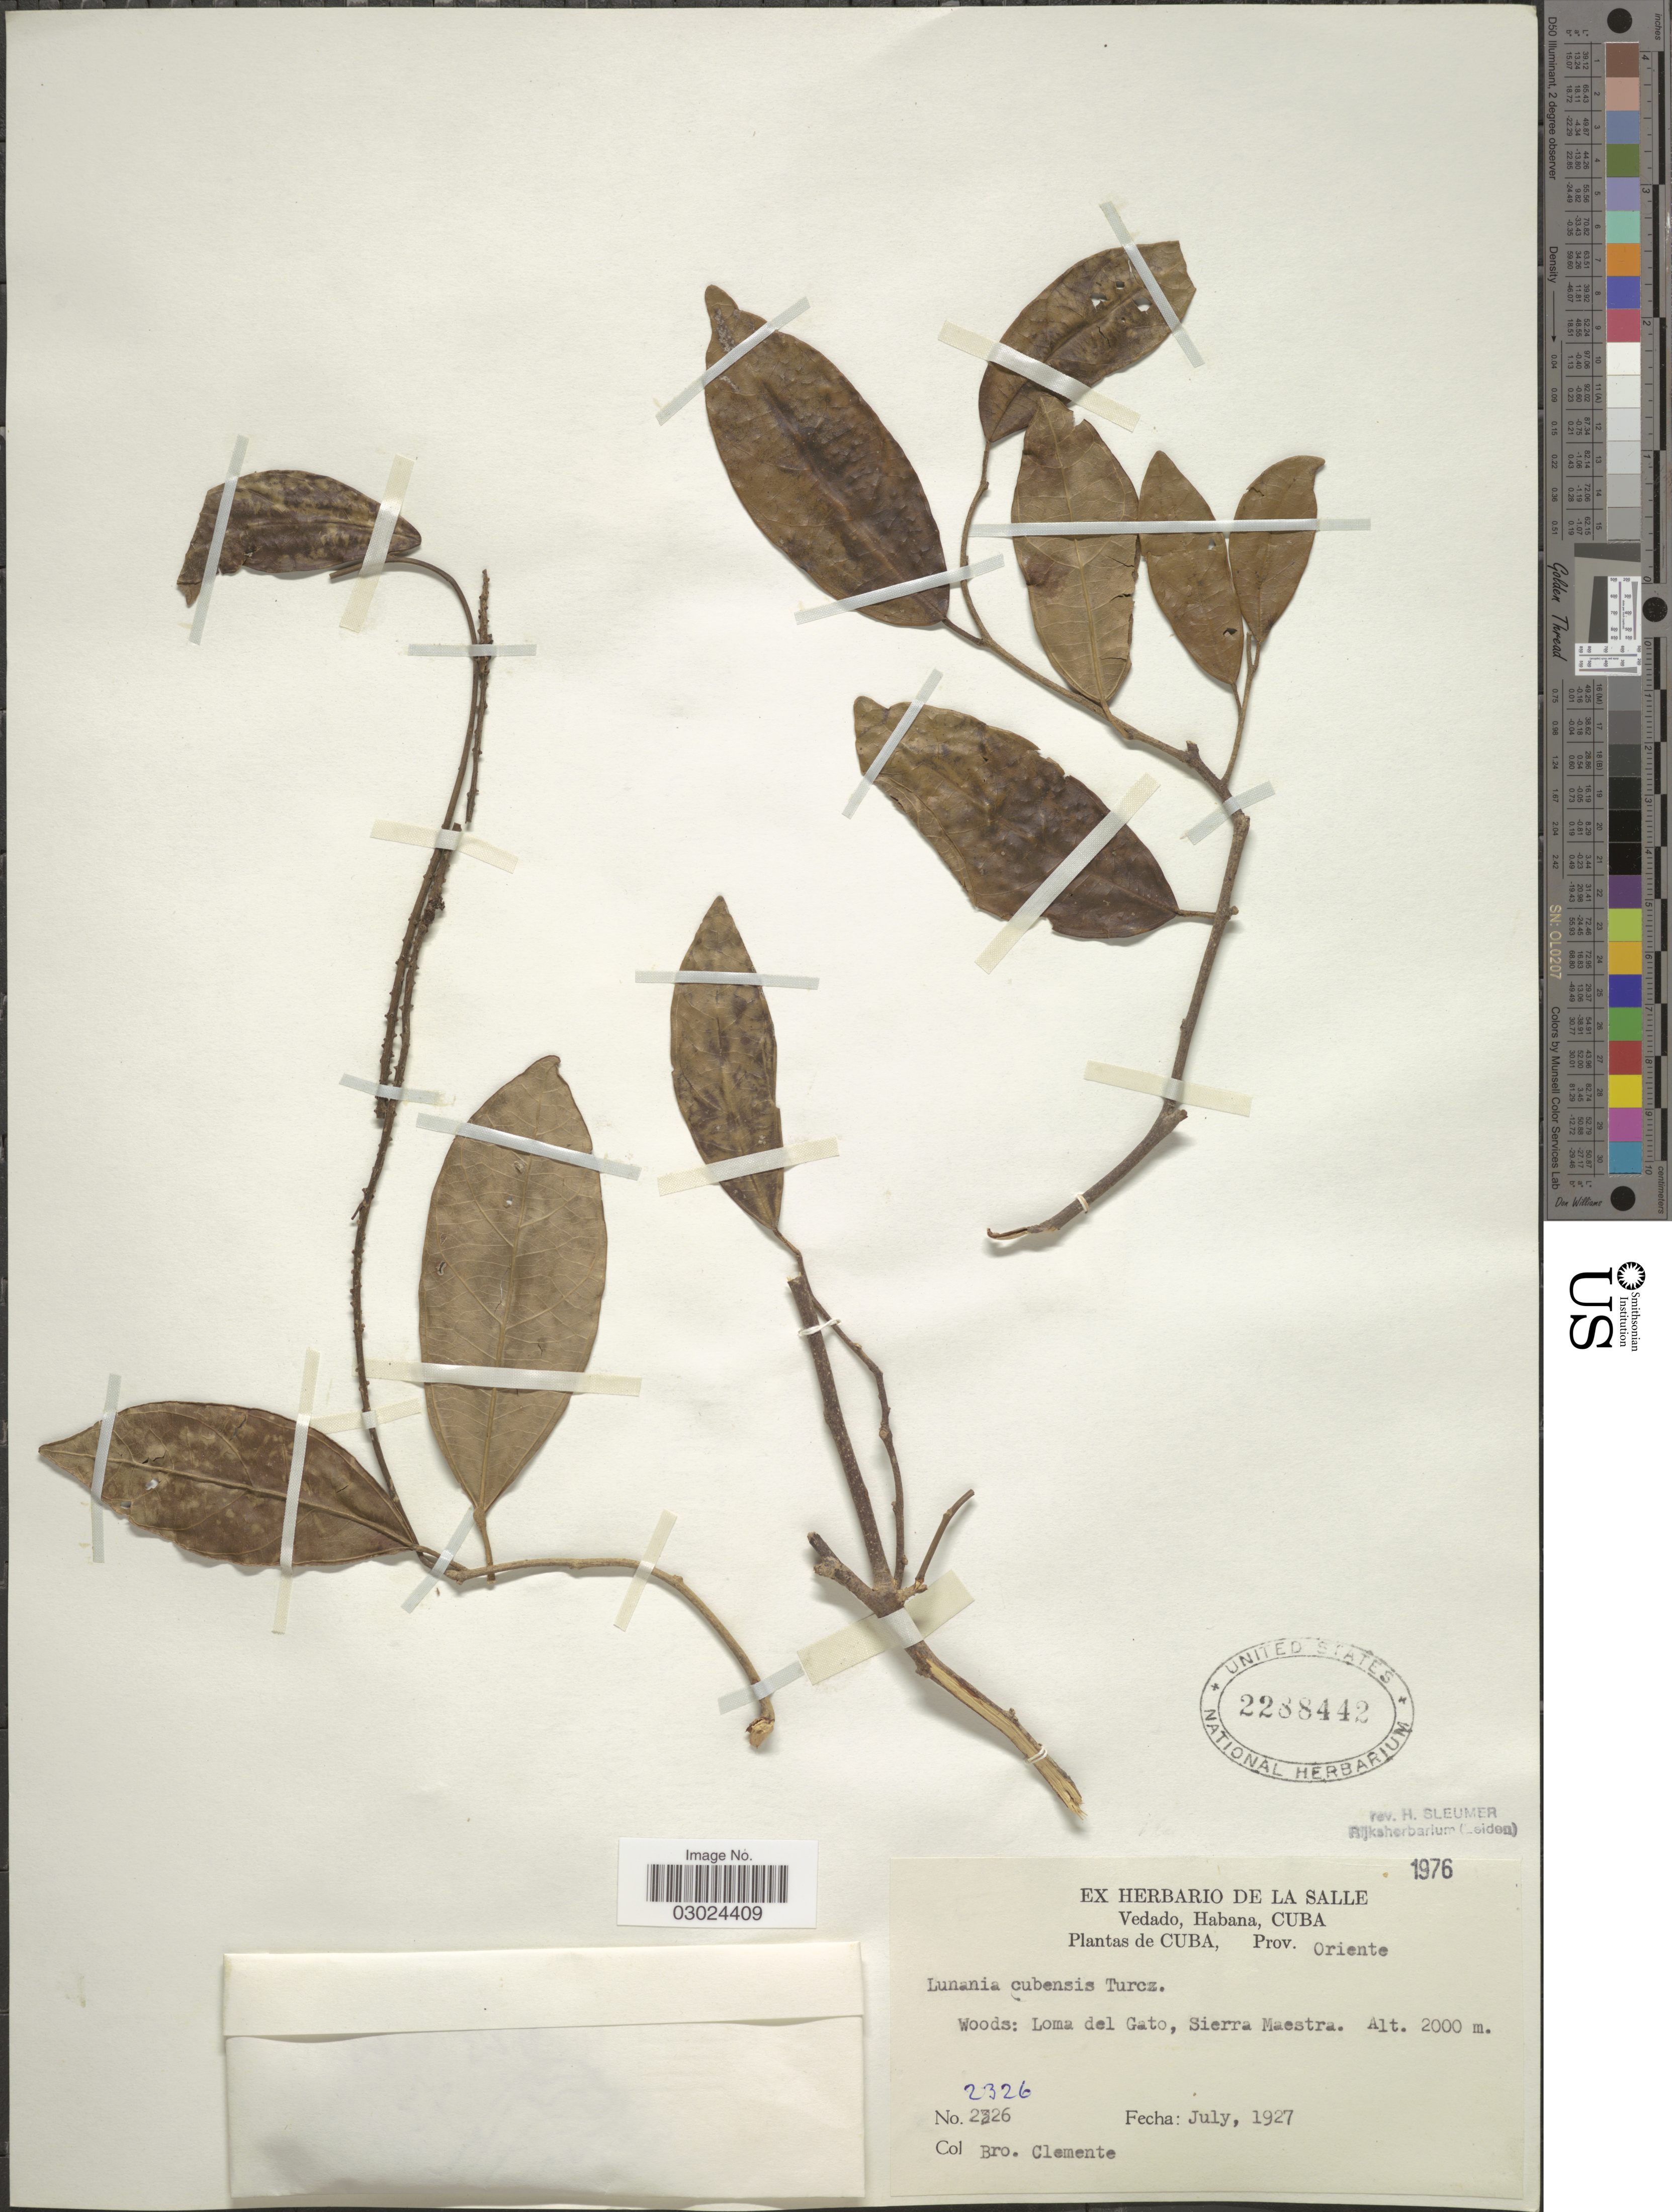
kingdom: Plantae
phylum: Tracheophyta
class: Magnoliopsida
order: Malpighiales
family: Salicaceae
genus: Lunania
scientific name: Lunania cubensis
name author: Turcz.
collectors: Bro. Clemente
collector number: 2326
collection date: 1927-07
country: Cuba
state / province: Oriente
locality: Prov. Oriente. Woods: Loma del Gato, Sierra Maestra.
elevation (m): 2000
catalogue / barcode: US 2288442